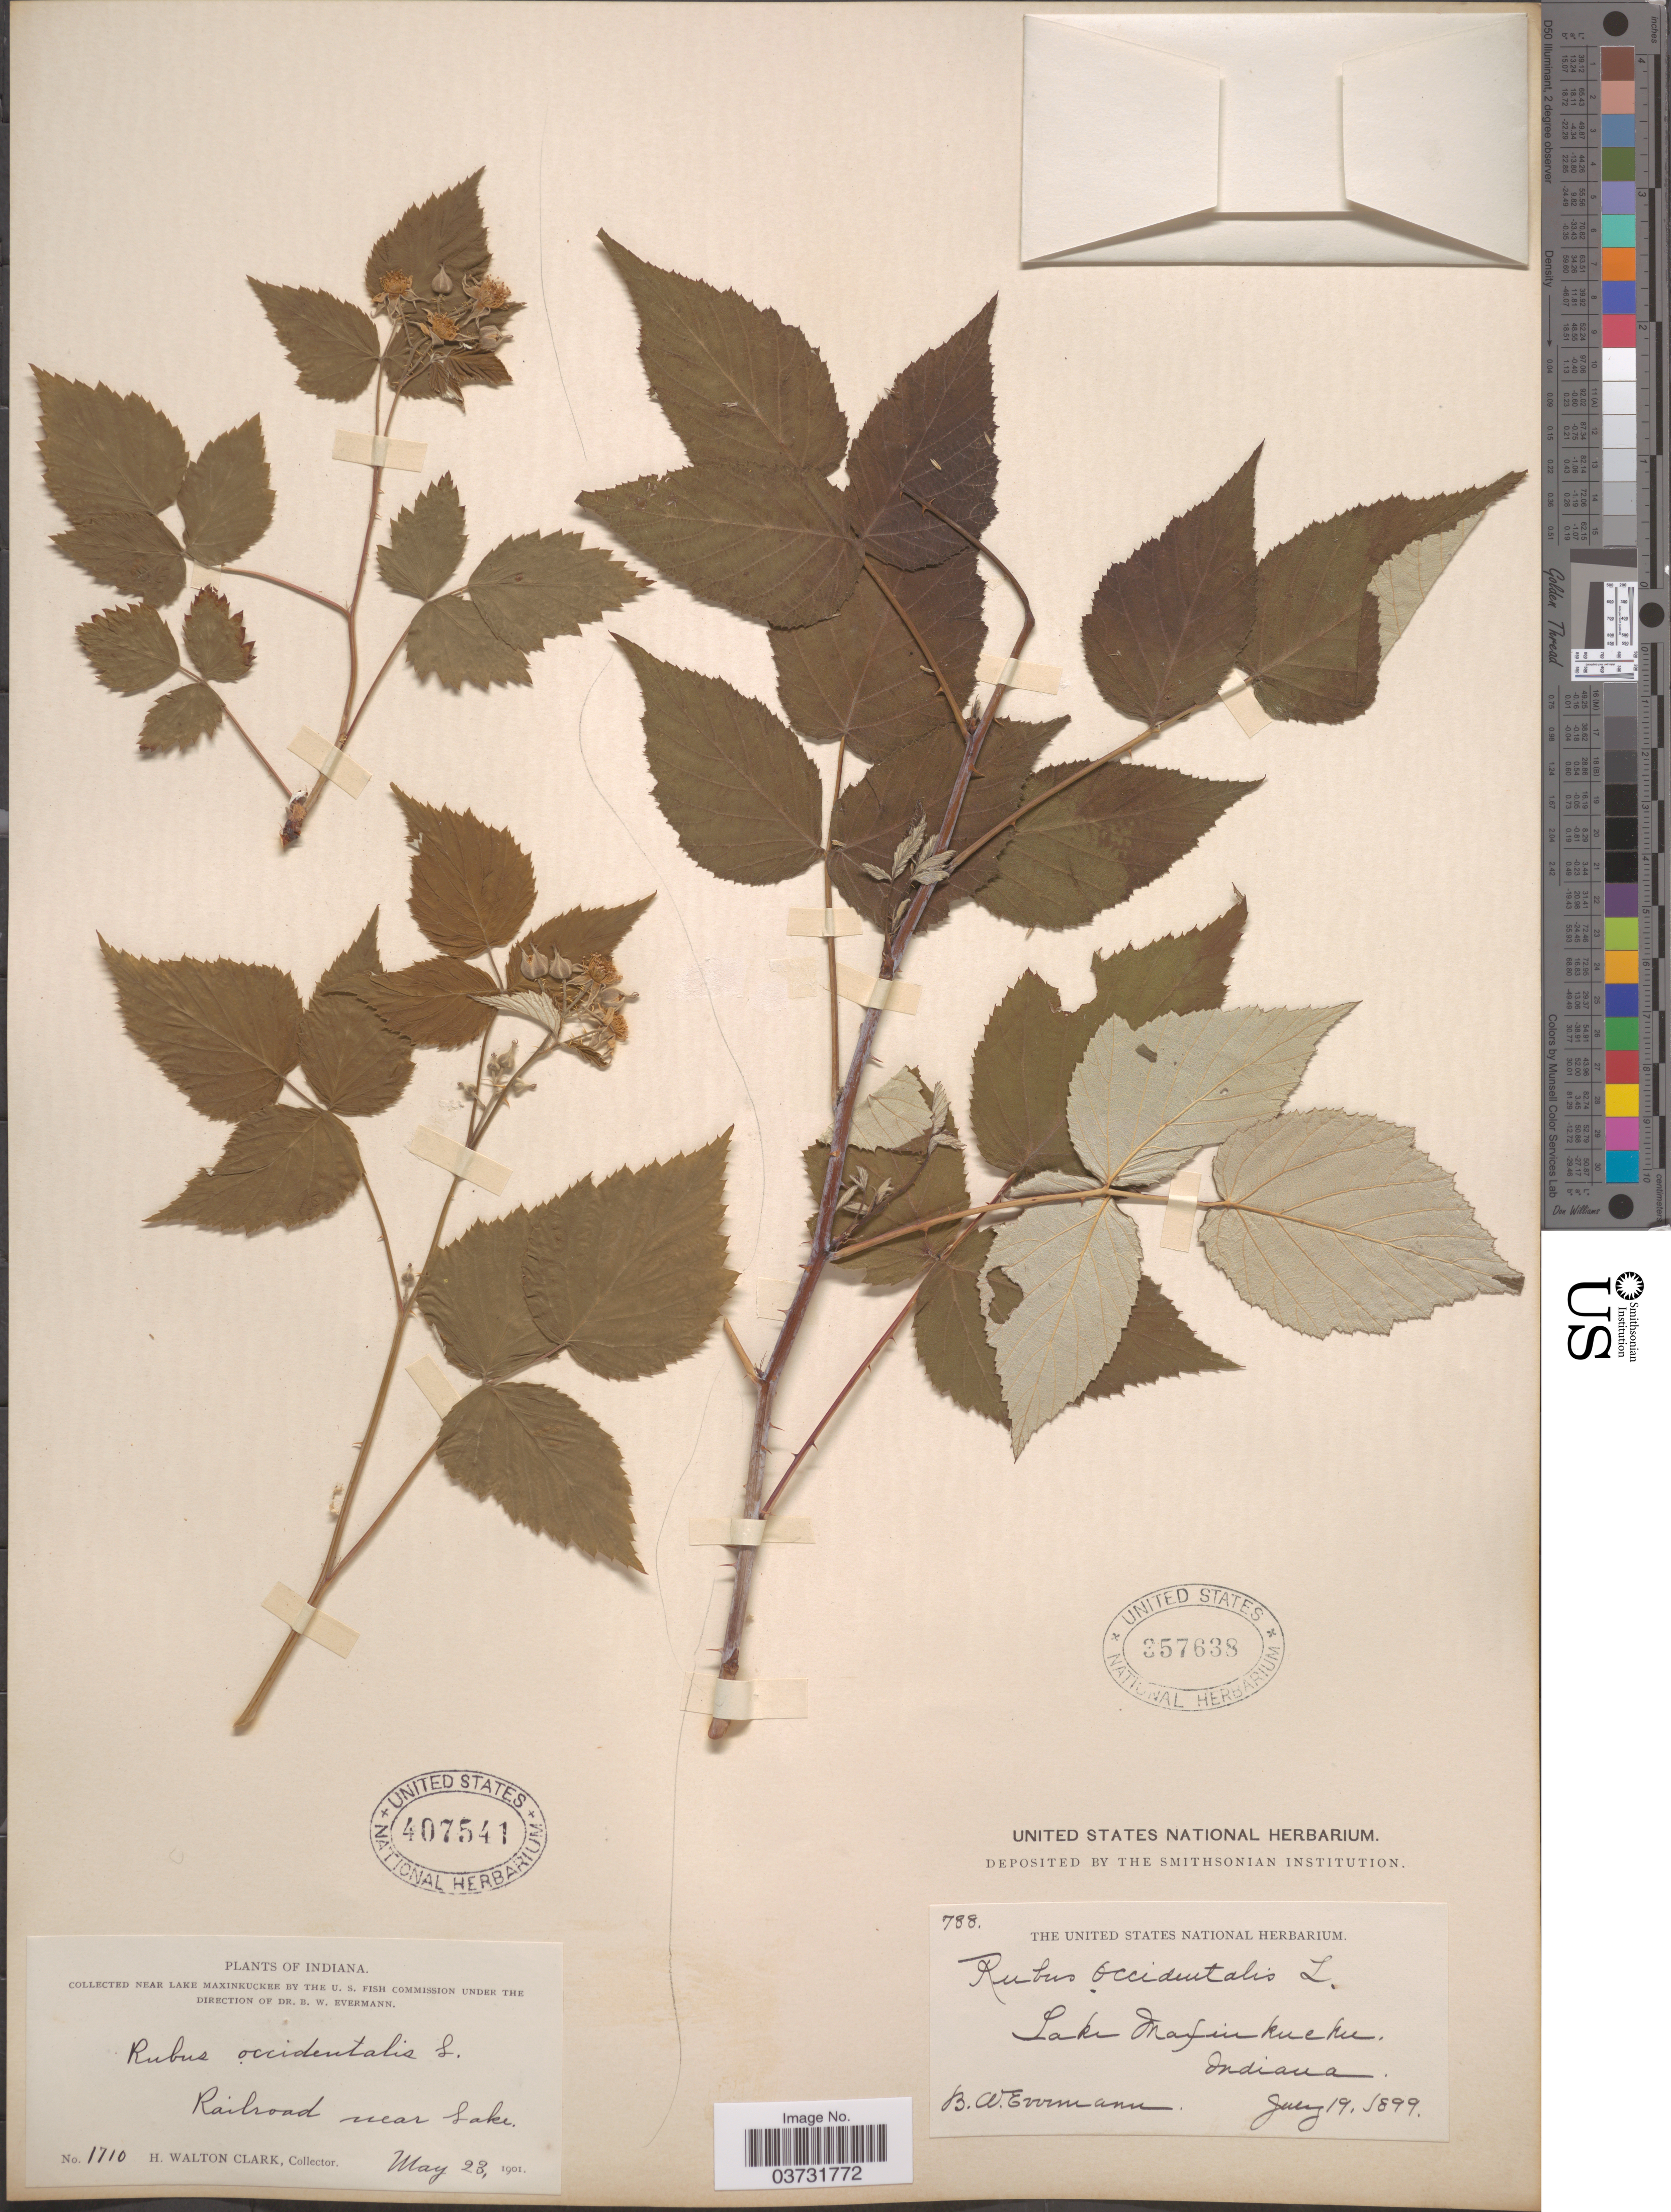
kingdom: Plantae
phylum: Tracheophyta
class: Magnoliopsida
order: Rosales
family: Rosaceae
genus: Rubus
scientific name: Rubus occidentalis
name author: L.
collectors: B. W. Evermann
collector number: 788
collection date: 1899-07-19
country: United States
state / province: Indiana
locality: Lake Maxinkuckee.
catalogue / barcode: US 357638